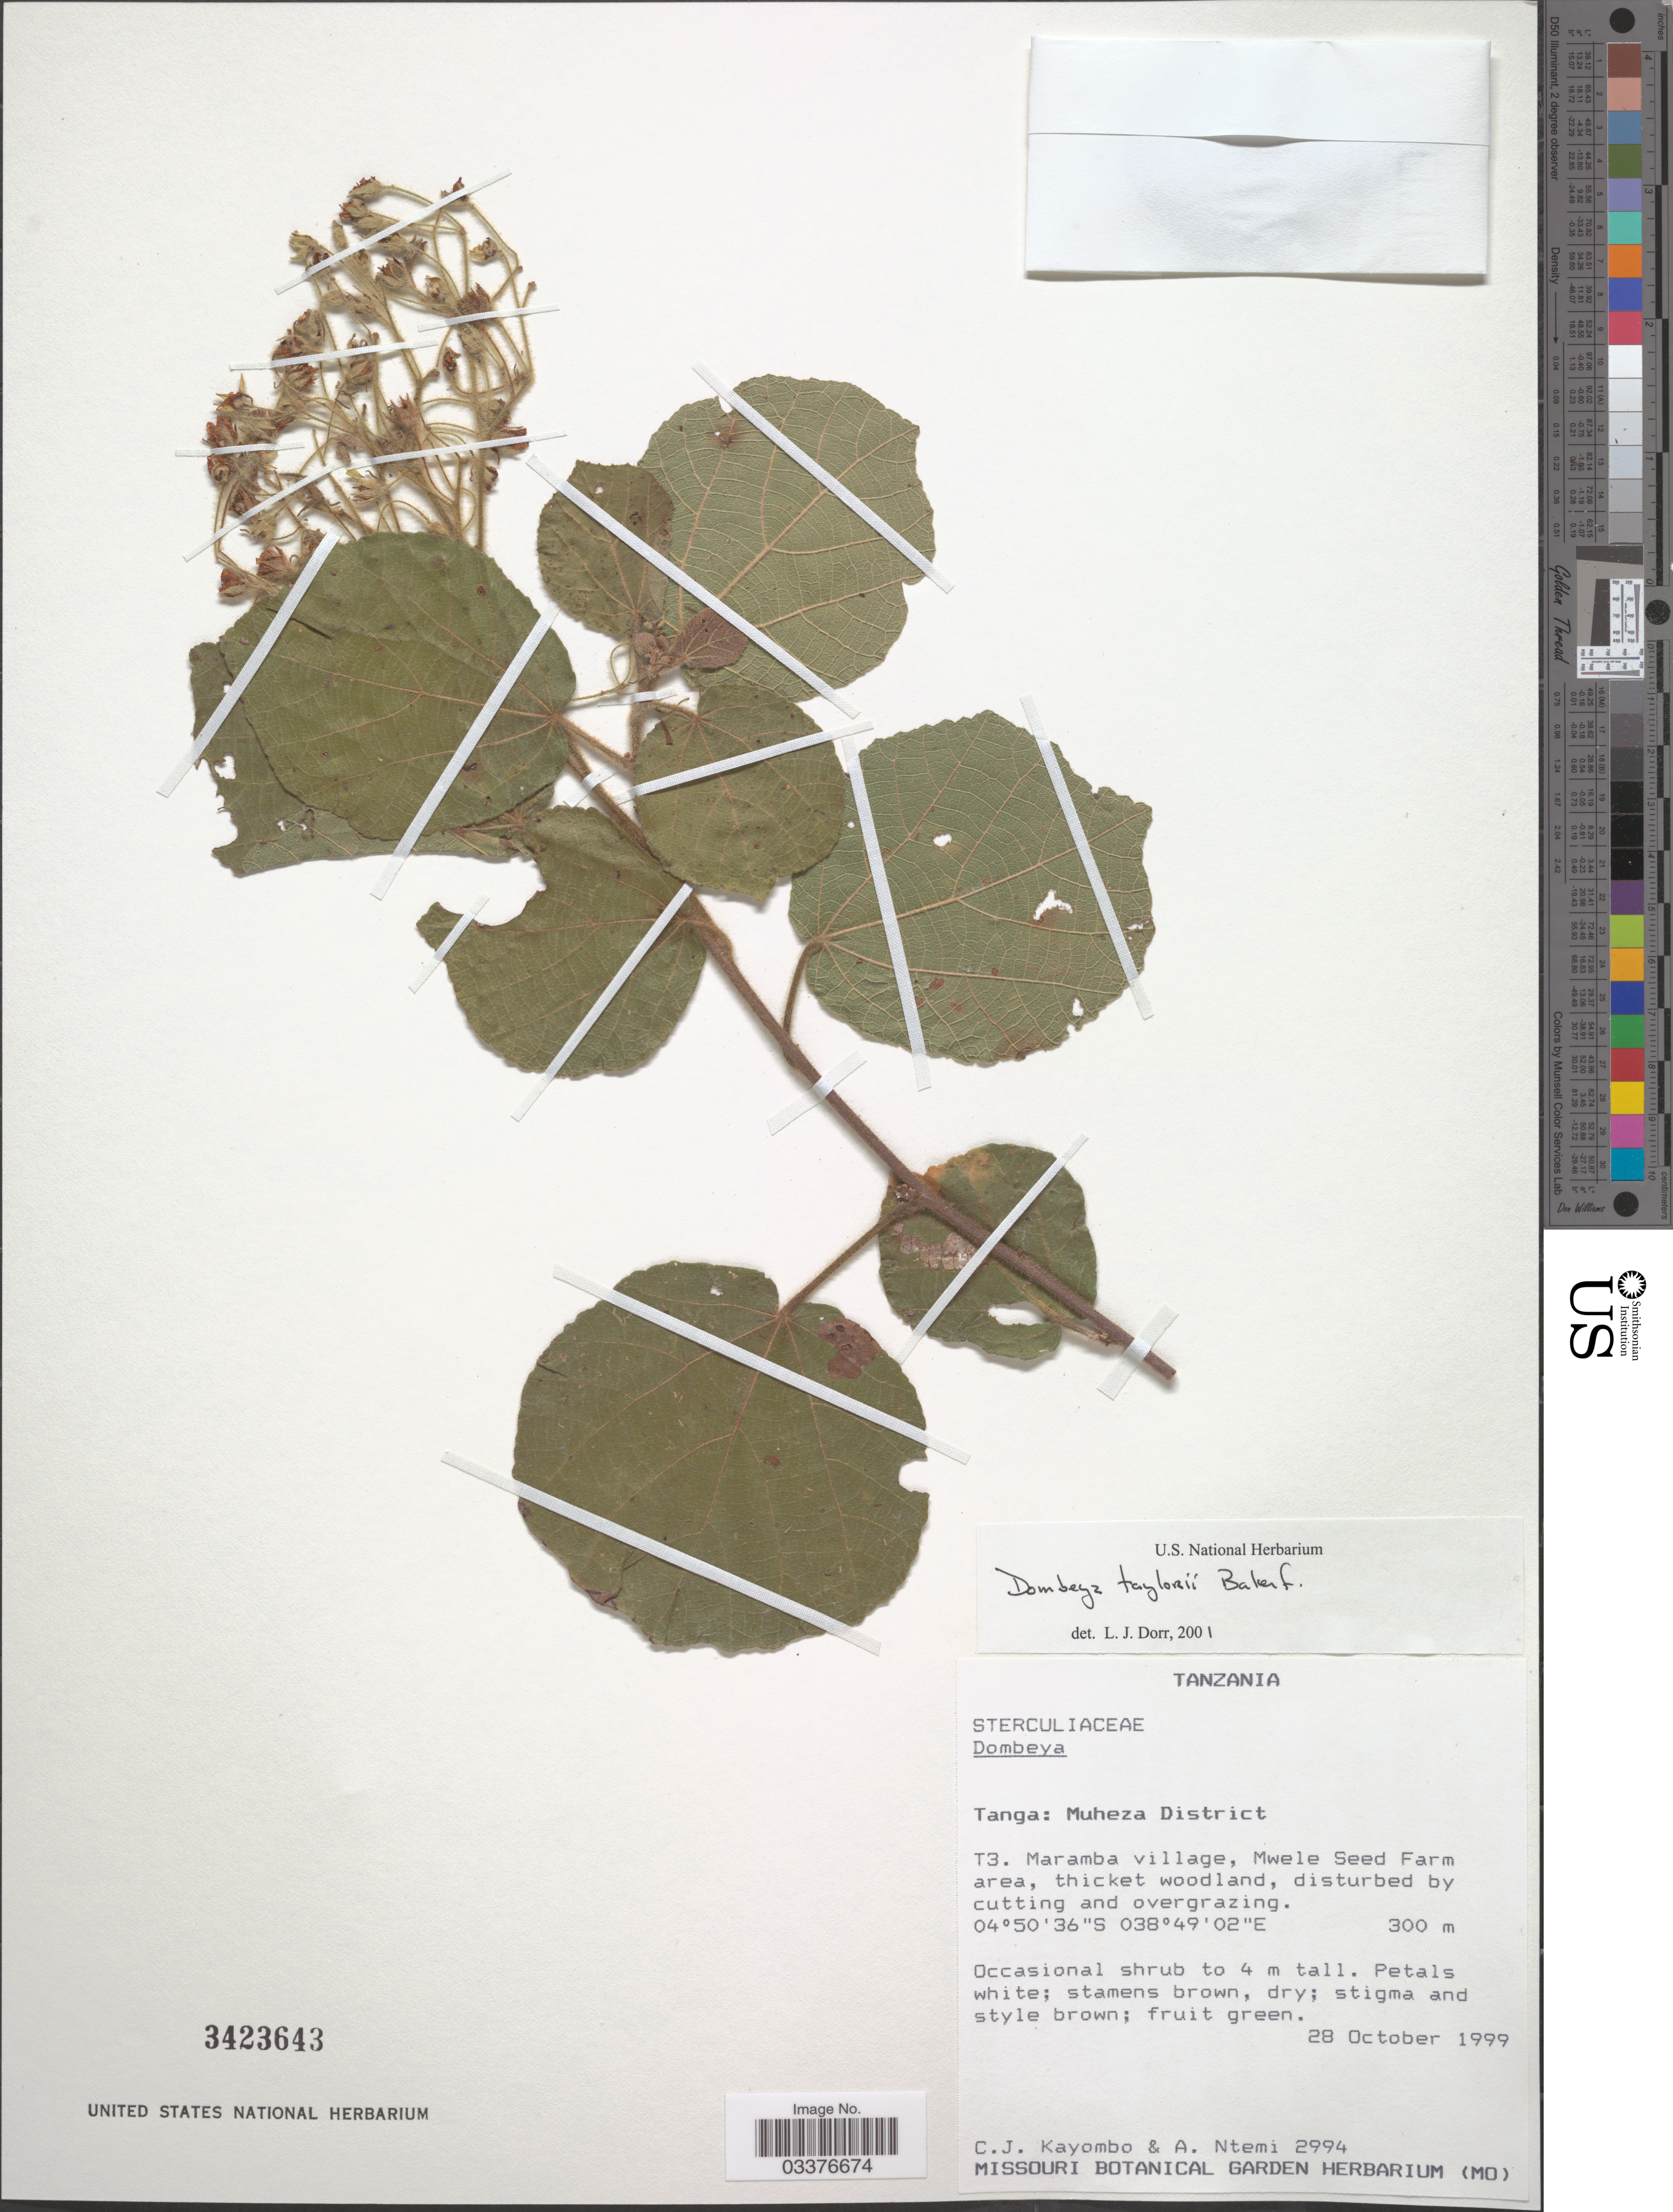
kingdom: Plantae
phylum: Tracheophyta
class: Magnoliopsida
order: Malvales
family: Malvaceae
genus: Dombeya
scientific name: Dombeya taylorii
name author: Baker f.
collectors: C. Kayombo & A. Ntemi Sallu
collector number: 2994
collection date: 1999-10-28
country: Tanzania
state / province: Tanga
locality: Muheza District. T3. Maramba village, Mwele Seed Farm area.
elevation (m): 300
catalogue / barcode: US 3423643